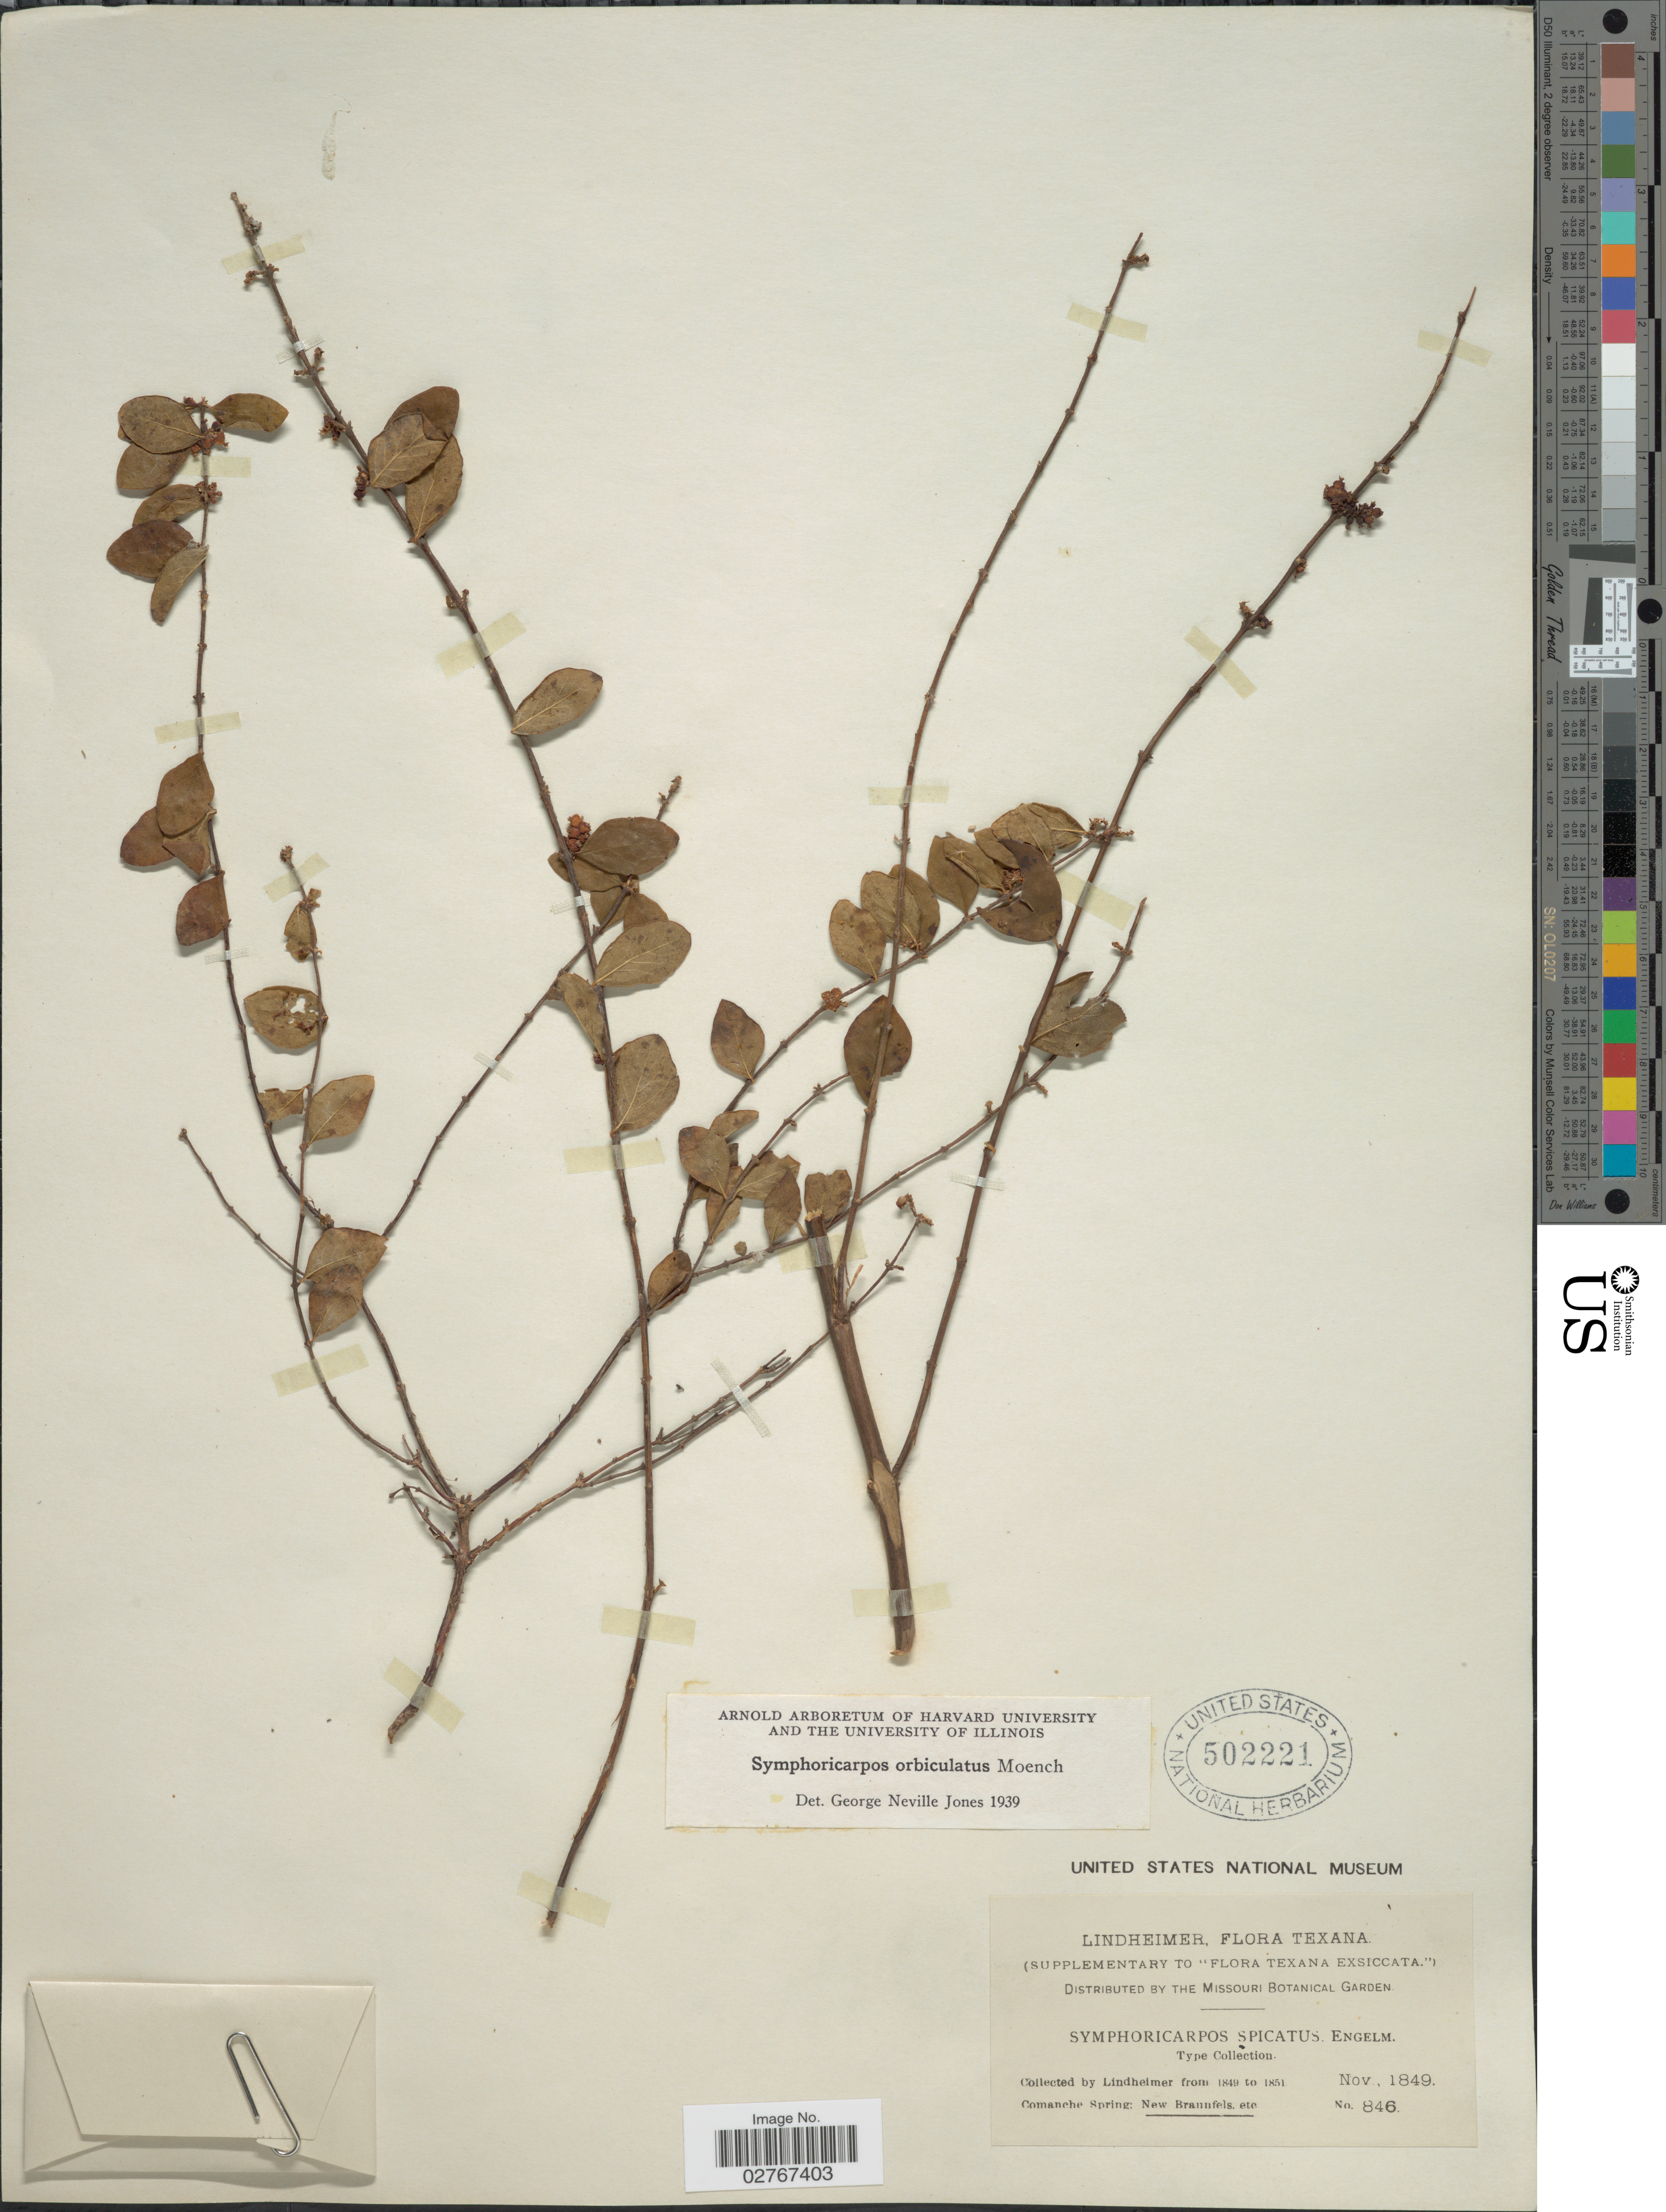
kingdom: Plantae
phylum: Tracheophyta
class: Magnoliopsida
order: Dipsacales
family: Caprifoliaceae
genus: Symphoricarpos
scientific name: Symphoricarpos orbiculatus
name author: Moench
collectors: -. Lindheimer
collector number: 846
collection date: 1849-11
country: United States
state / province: Texas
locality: Comanche Spring: New Brannfels, etc.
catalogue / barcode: US 502221